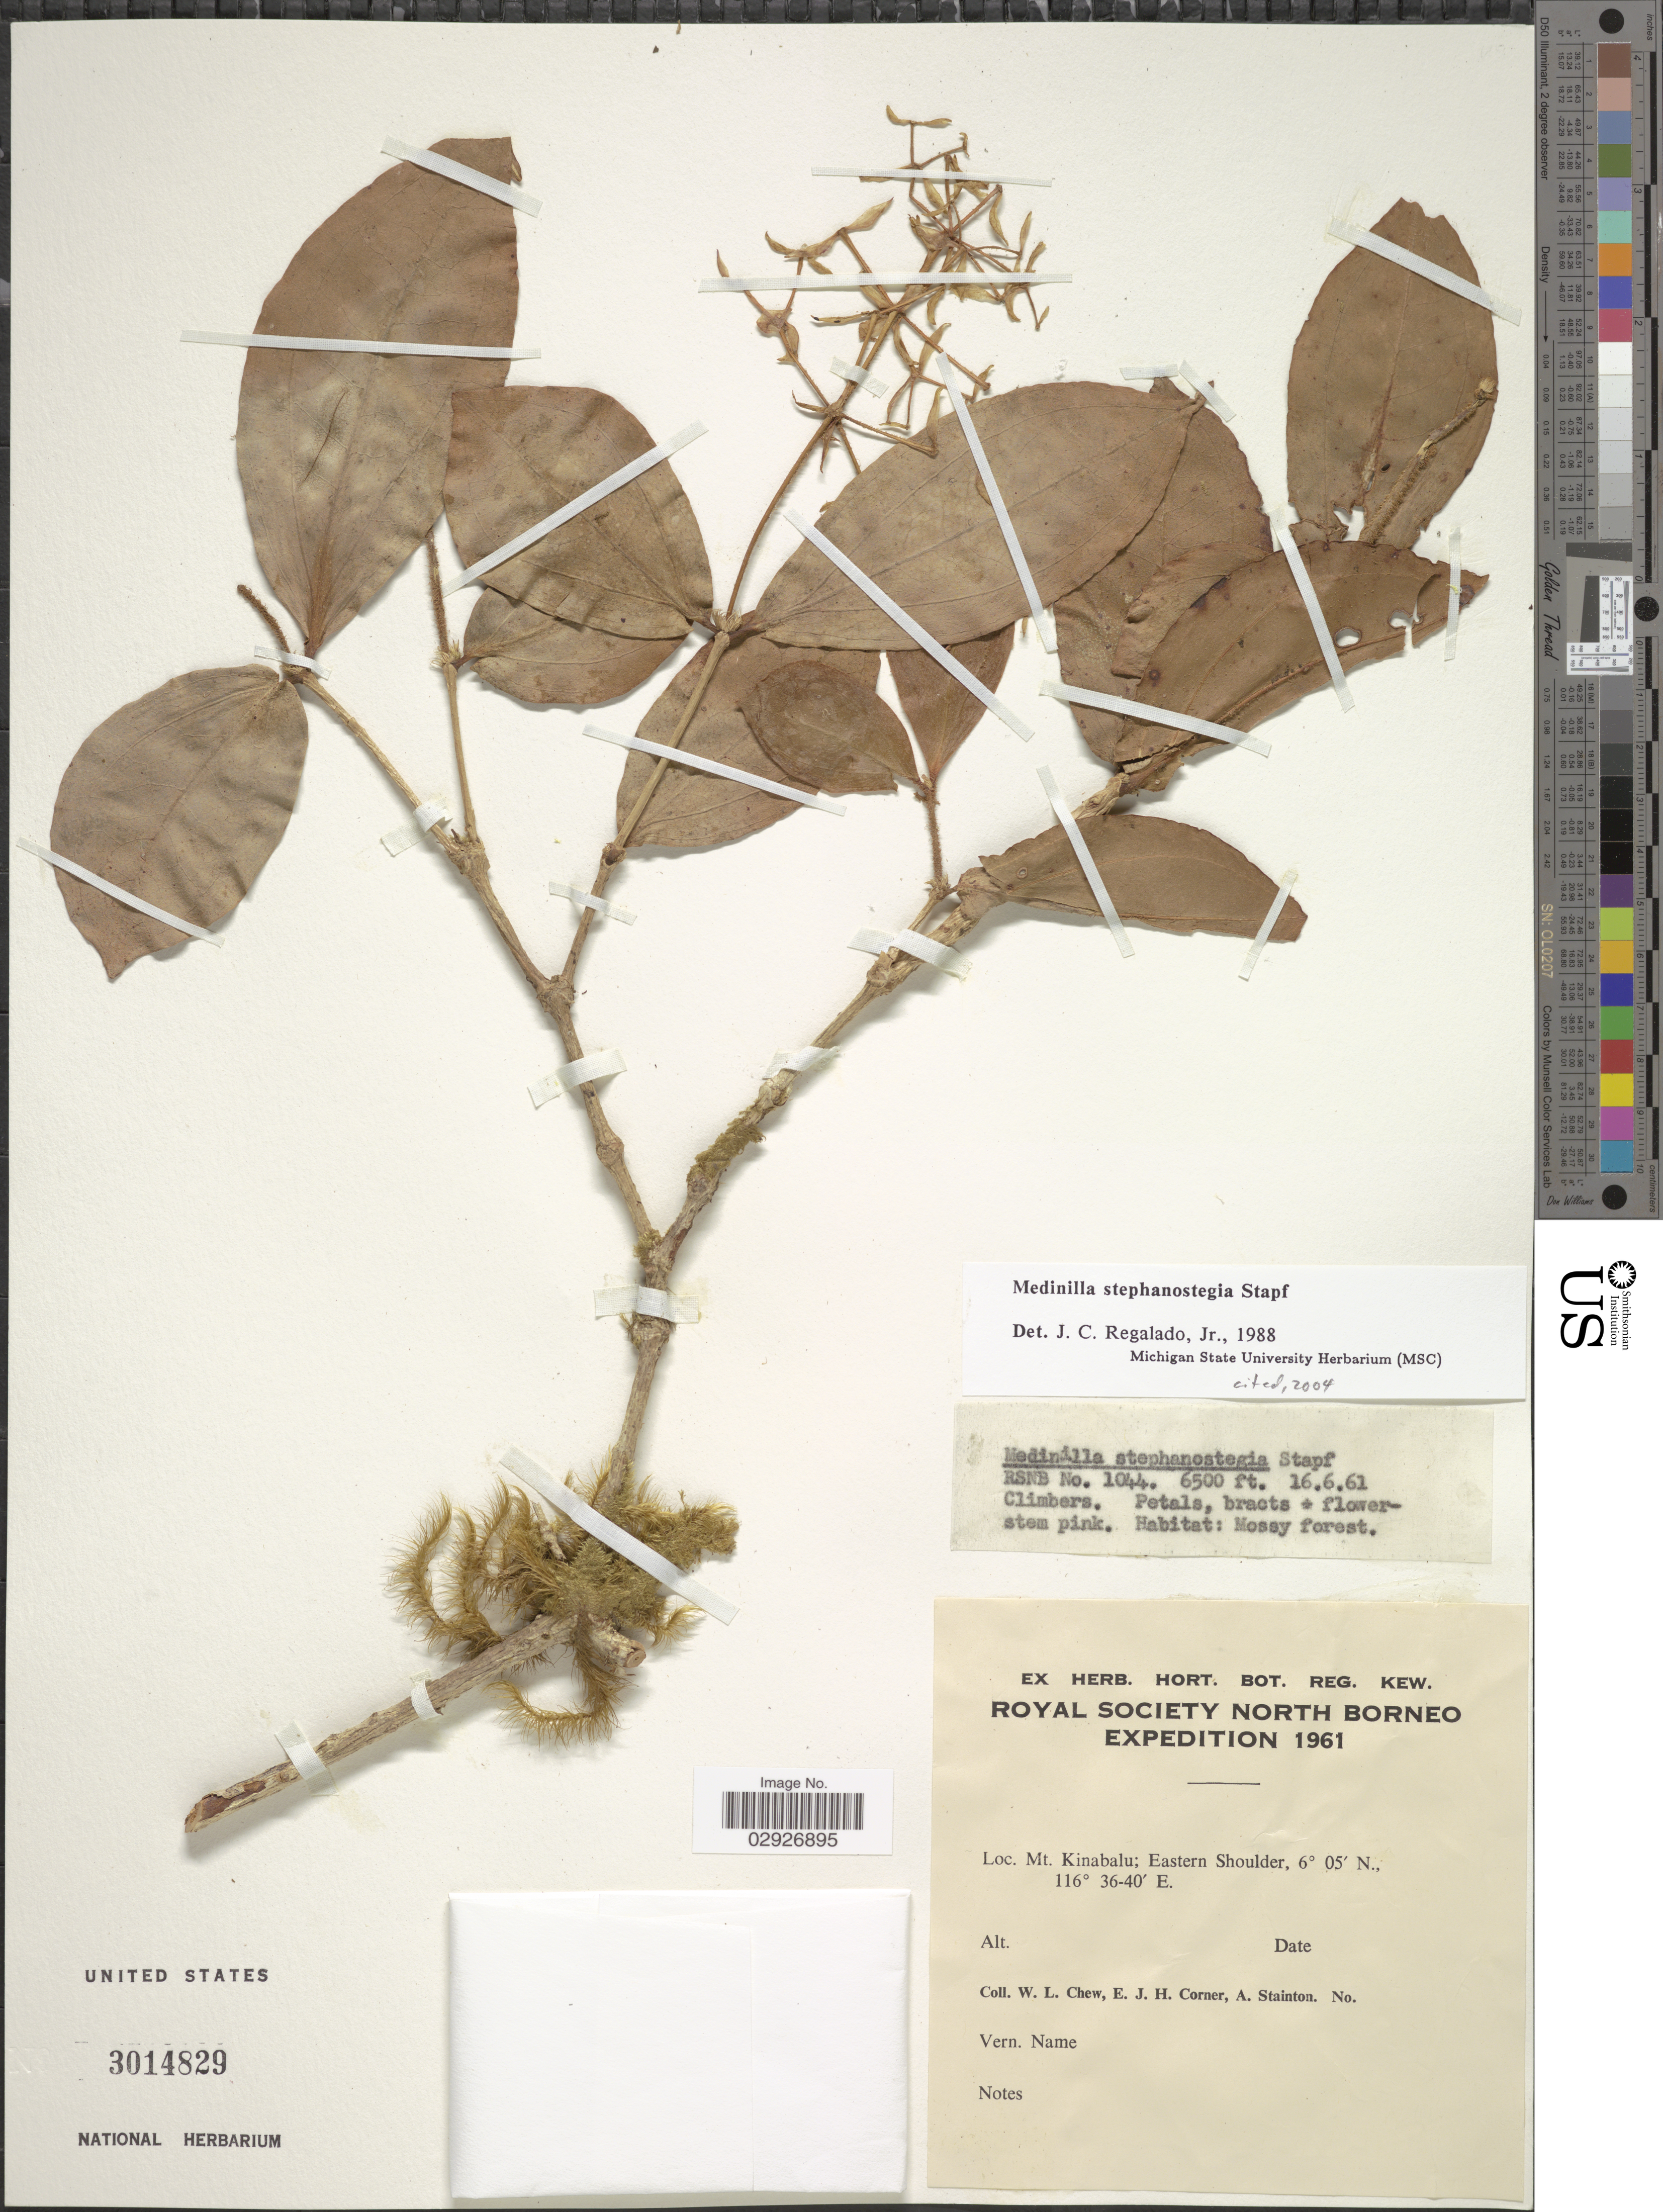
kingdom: Plantae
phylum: Tracheophyta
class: Magnoliopsida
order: Myrtales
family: Melastomataceae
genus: Medinilla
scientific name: Medinilla stephanostegia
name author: Stapf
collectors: W. Chew, E. Corner & A. Stainton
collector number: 1044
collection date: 1961-06-16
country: Malaysia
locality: North Borneo. Mt. Kinabalu; Eastern Shoulder.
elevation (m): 1981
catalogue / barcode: US 3014829